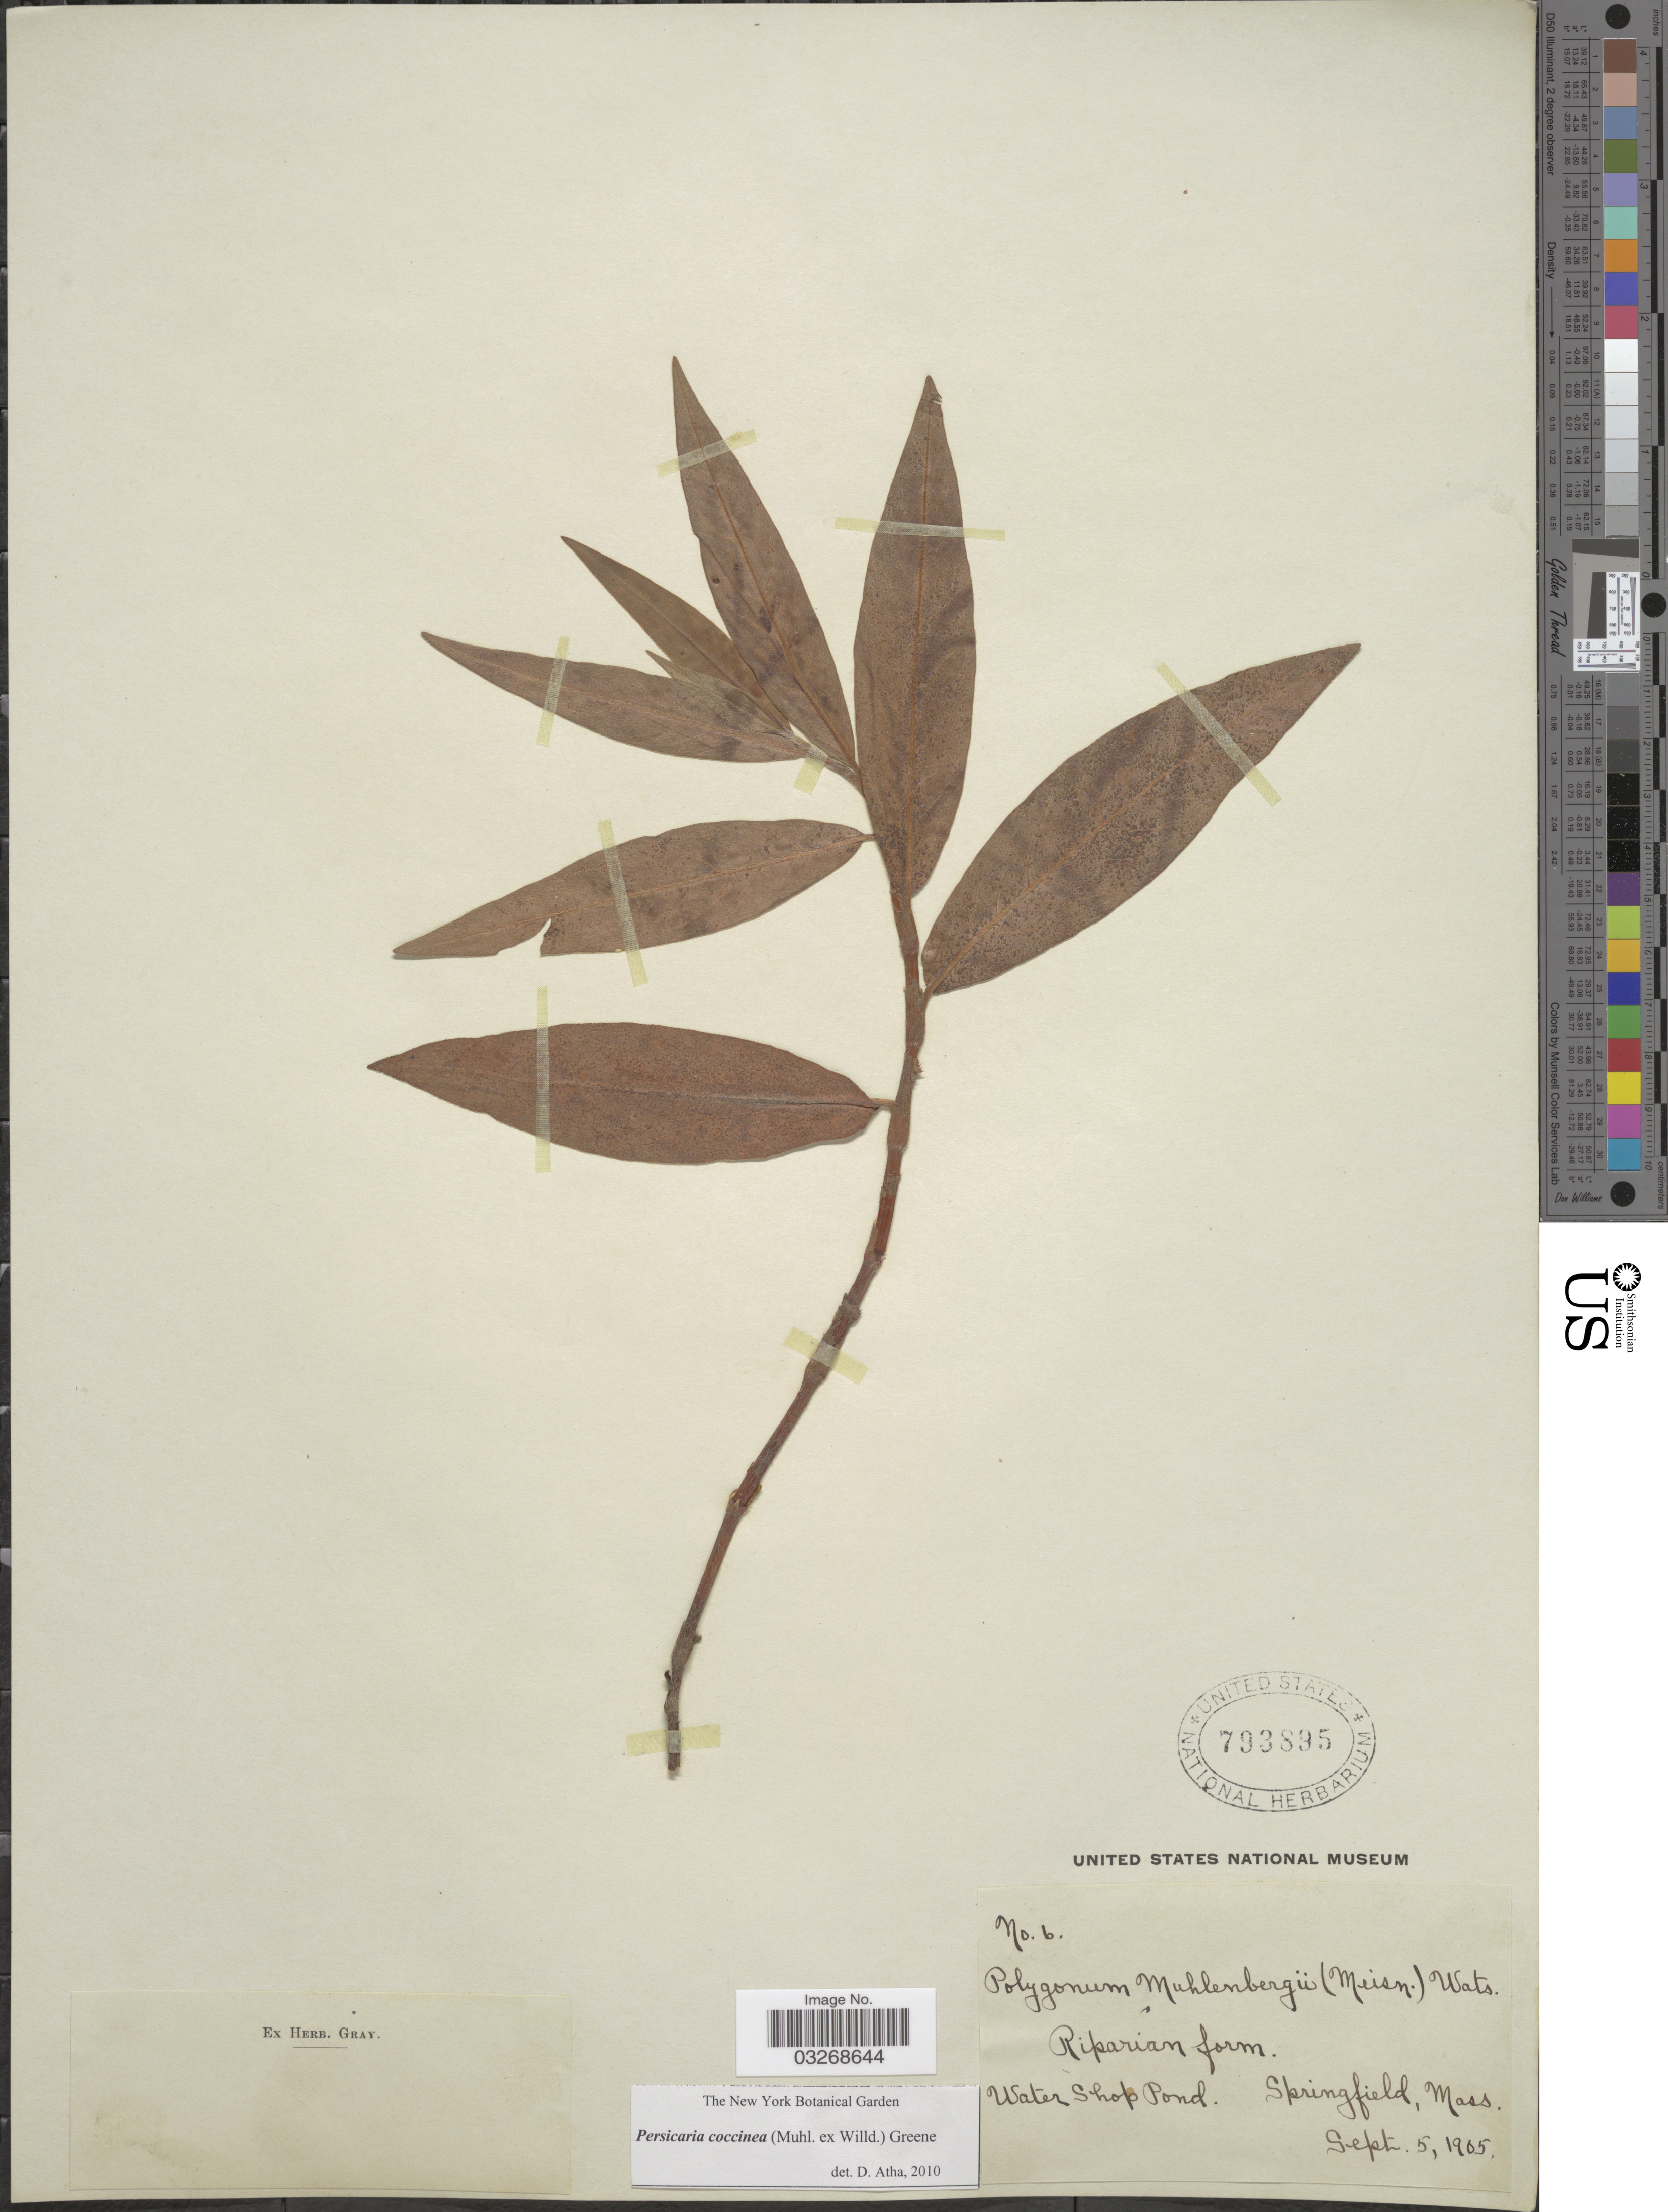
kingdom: Plantae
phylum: Tracheophyta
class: Magnoliopsida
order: Caryophyllales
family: Polygonaceae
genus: Persicaria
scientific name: Persicaria coccinea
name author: (Muhl. ex Willd.) Greene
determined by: Atha, D. E.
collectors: ex herb. Gray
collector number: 6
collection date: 1965-09-05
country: United States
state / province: Massachusetts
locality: Water Shop Pond. Springfield.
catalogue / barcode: US 793895